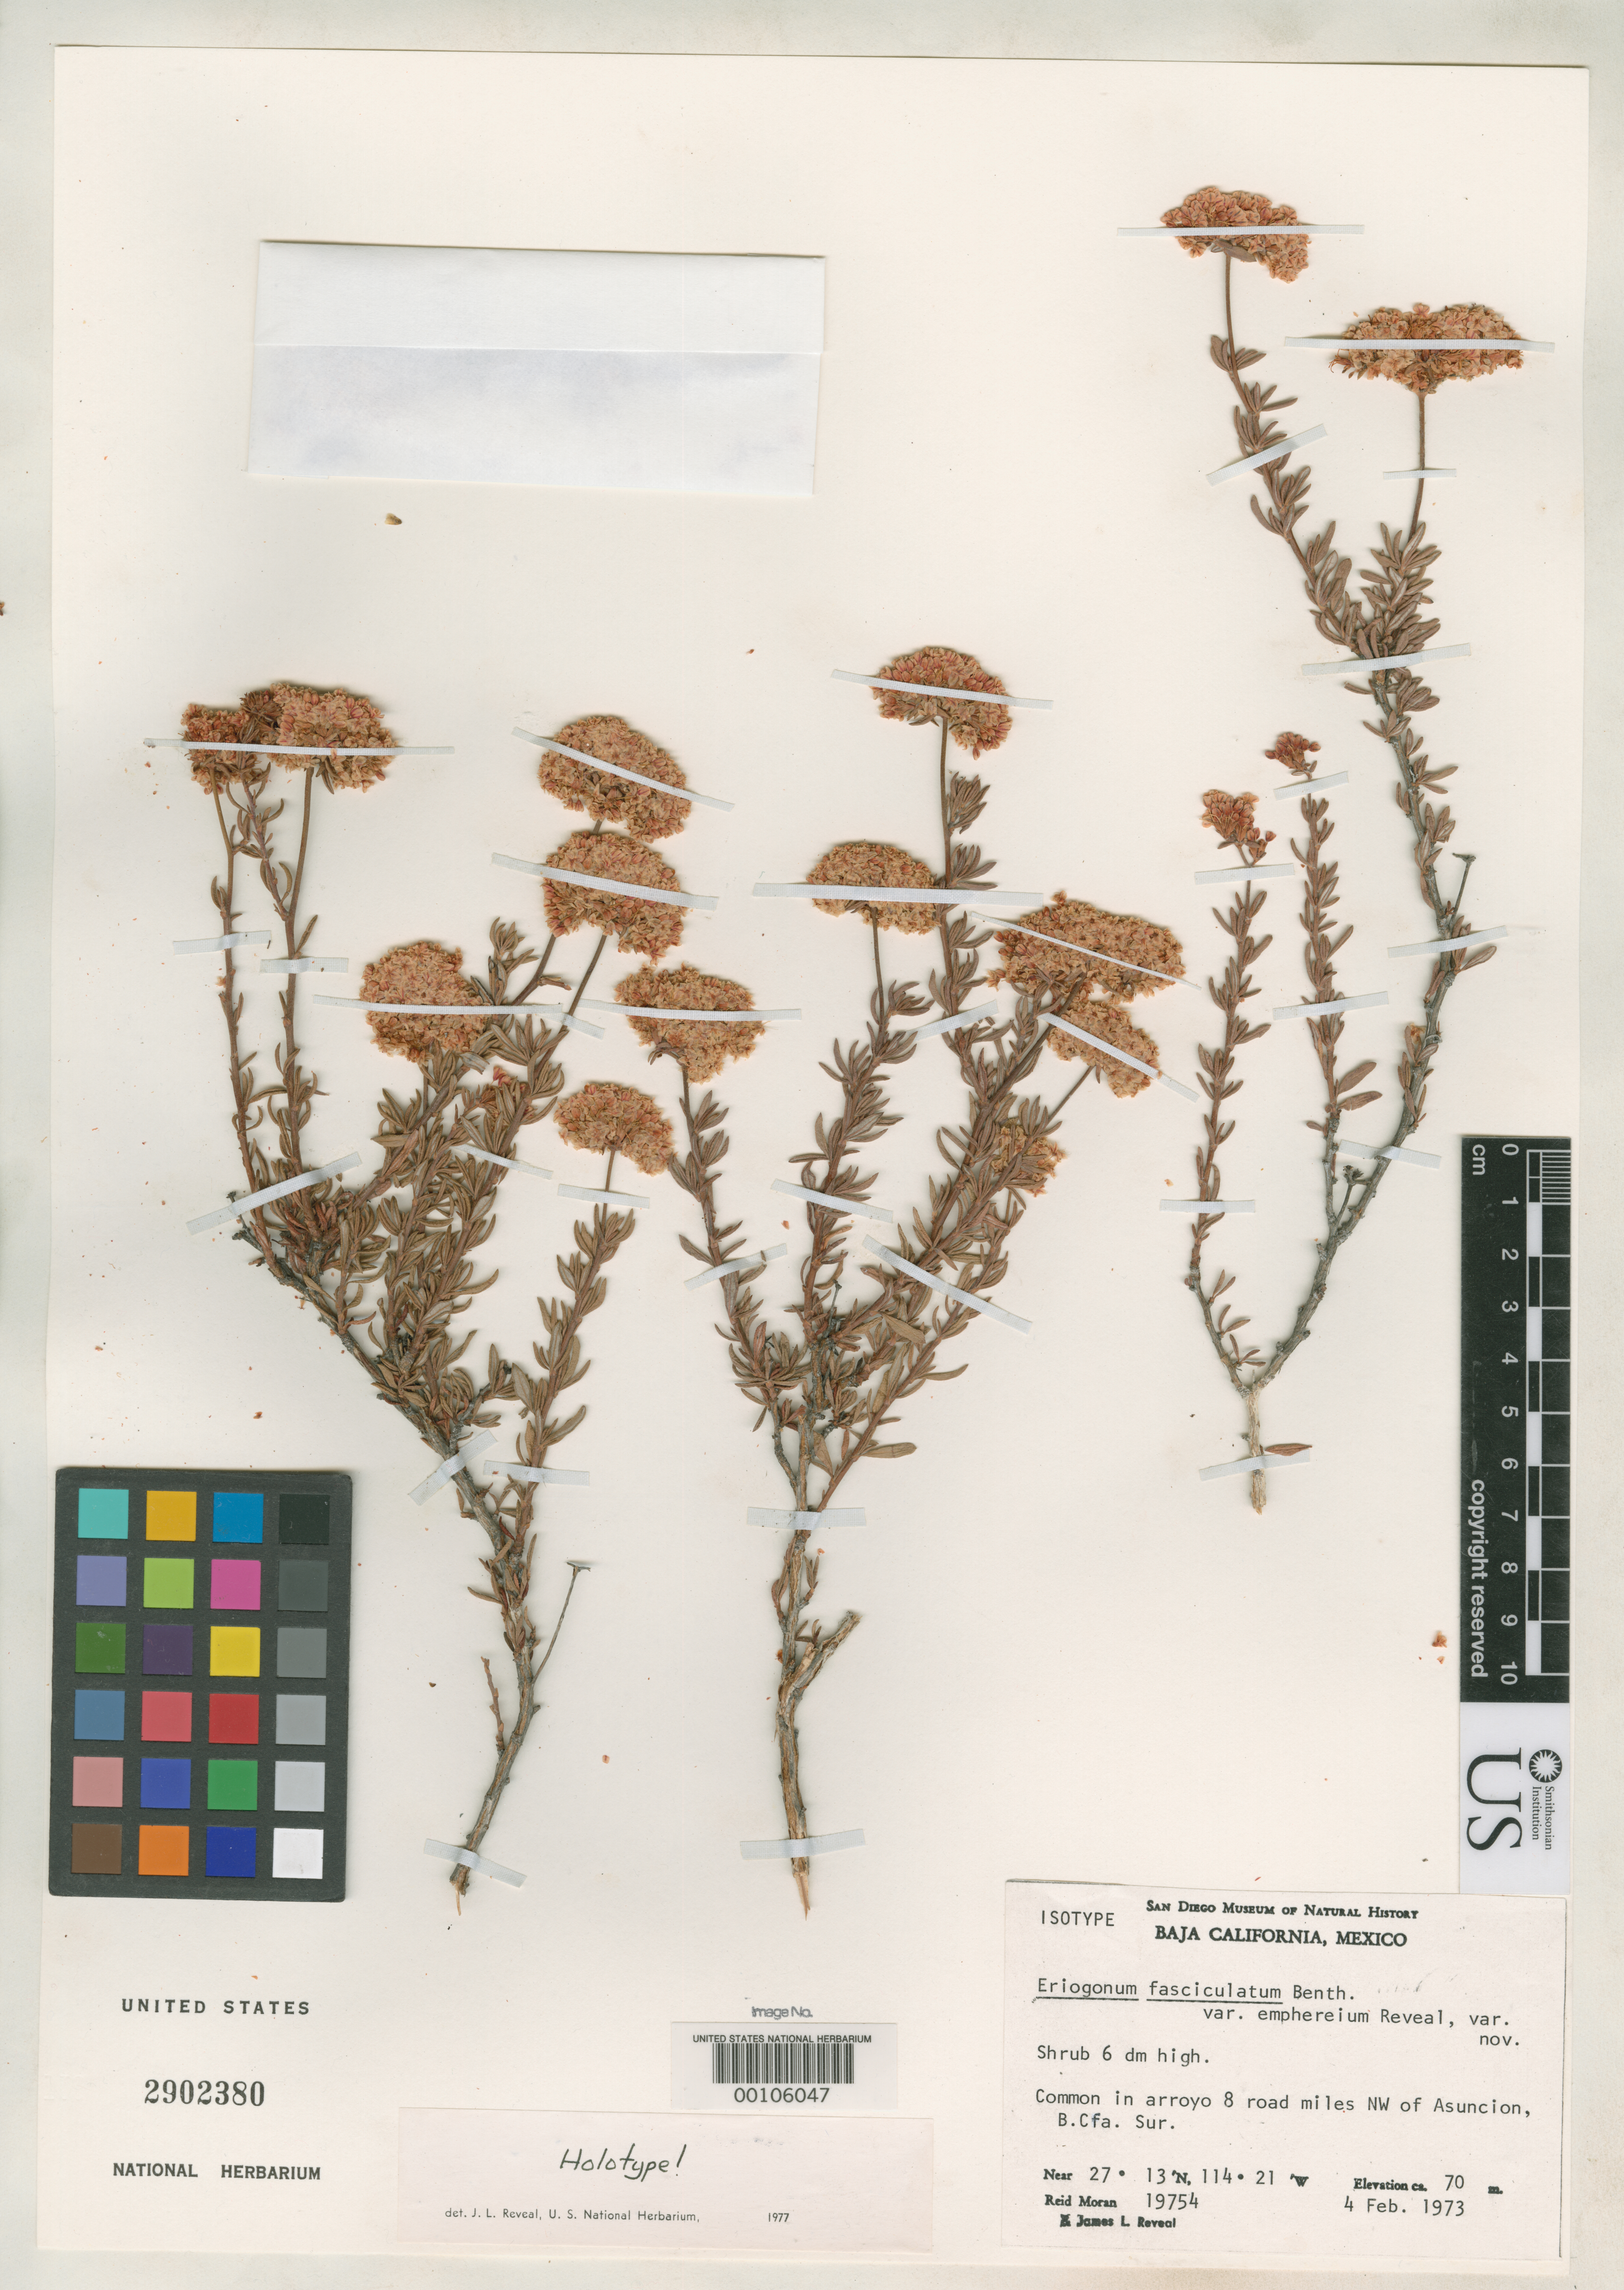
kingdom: Plantae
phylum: Tracheophyta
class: Magnoliopsida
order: Caryophyllales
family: Polygonaceae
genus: Eriogonum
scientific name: Eriogonum fasciculatum var. emphereium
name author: Reveal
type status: Type Collection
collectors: R. V. Moran & J. L. Reveal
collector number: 19754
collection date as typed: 04 Feb 1973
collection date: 1973-02-04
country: Mexico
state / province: Baja California Sur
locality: Arroyo 8 road miles NW of Asuncion, B. Cfa. Sur.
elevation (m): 70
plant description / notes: One of two duplicates of the same collection (Moran & Reveal 19754, USNH 2902380 & 3591849) mounted and inventoried at different times but both identified as holotype. USNH 3591849 has "HOLOTYPE!" on original label; USNH 2902380 as "ISOTYPE" on original label, annotated by Reveal (1977) as "Holotype!"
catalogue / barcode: US 2902380